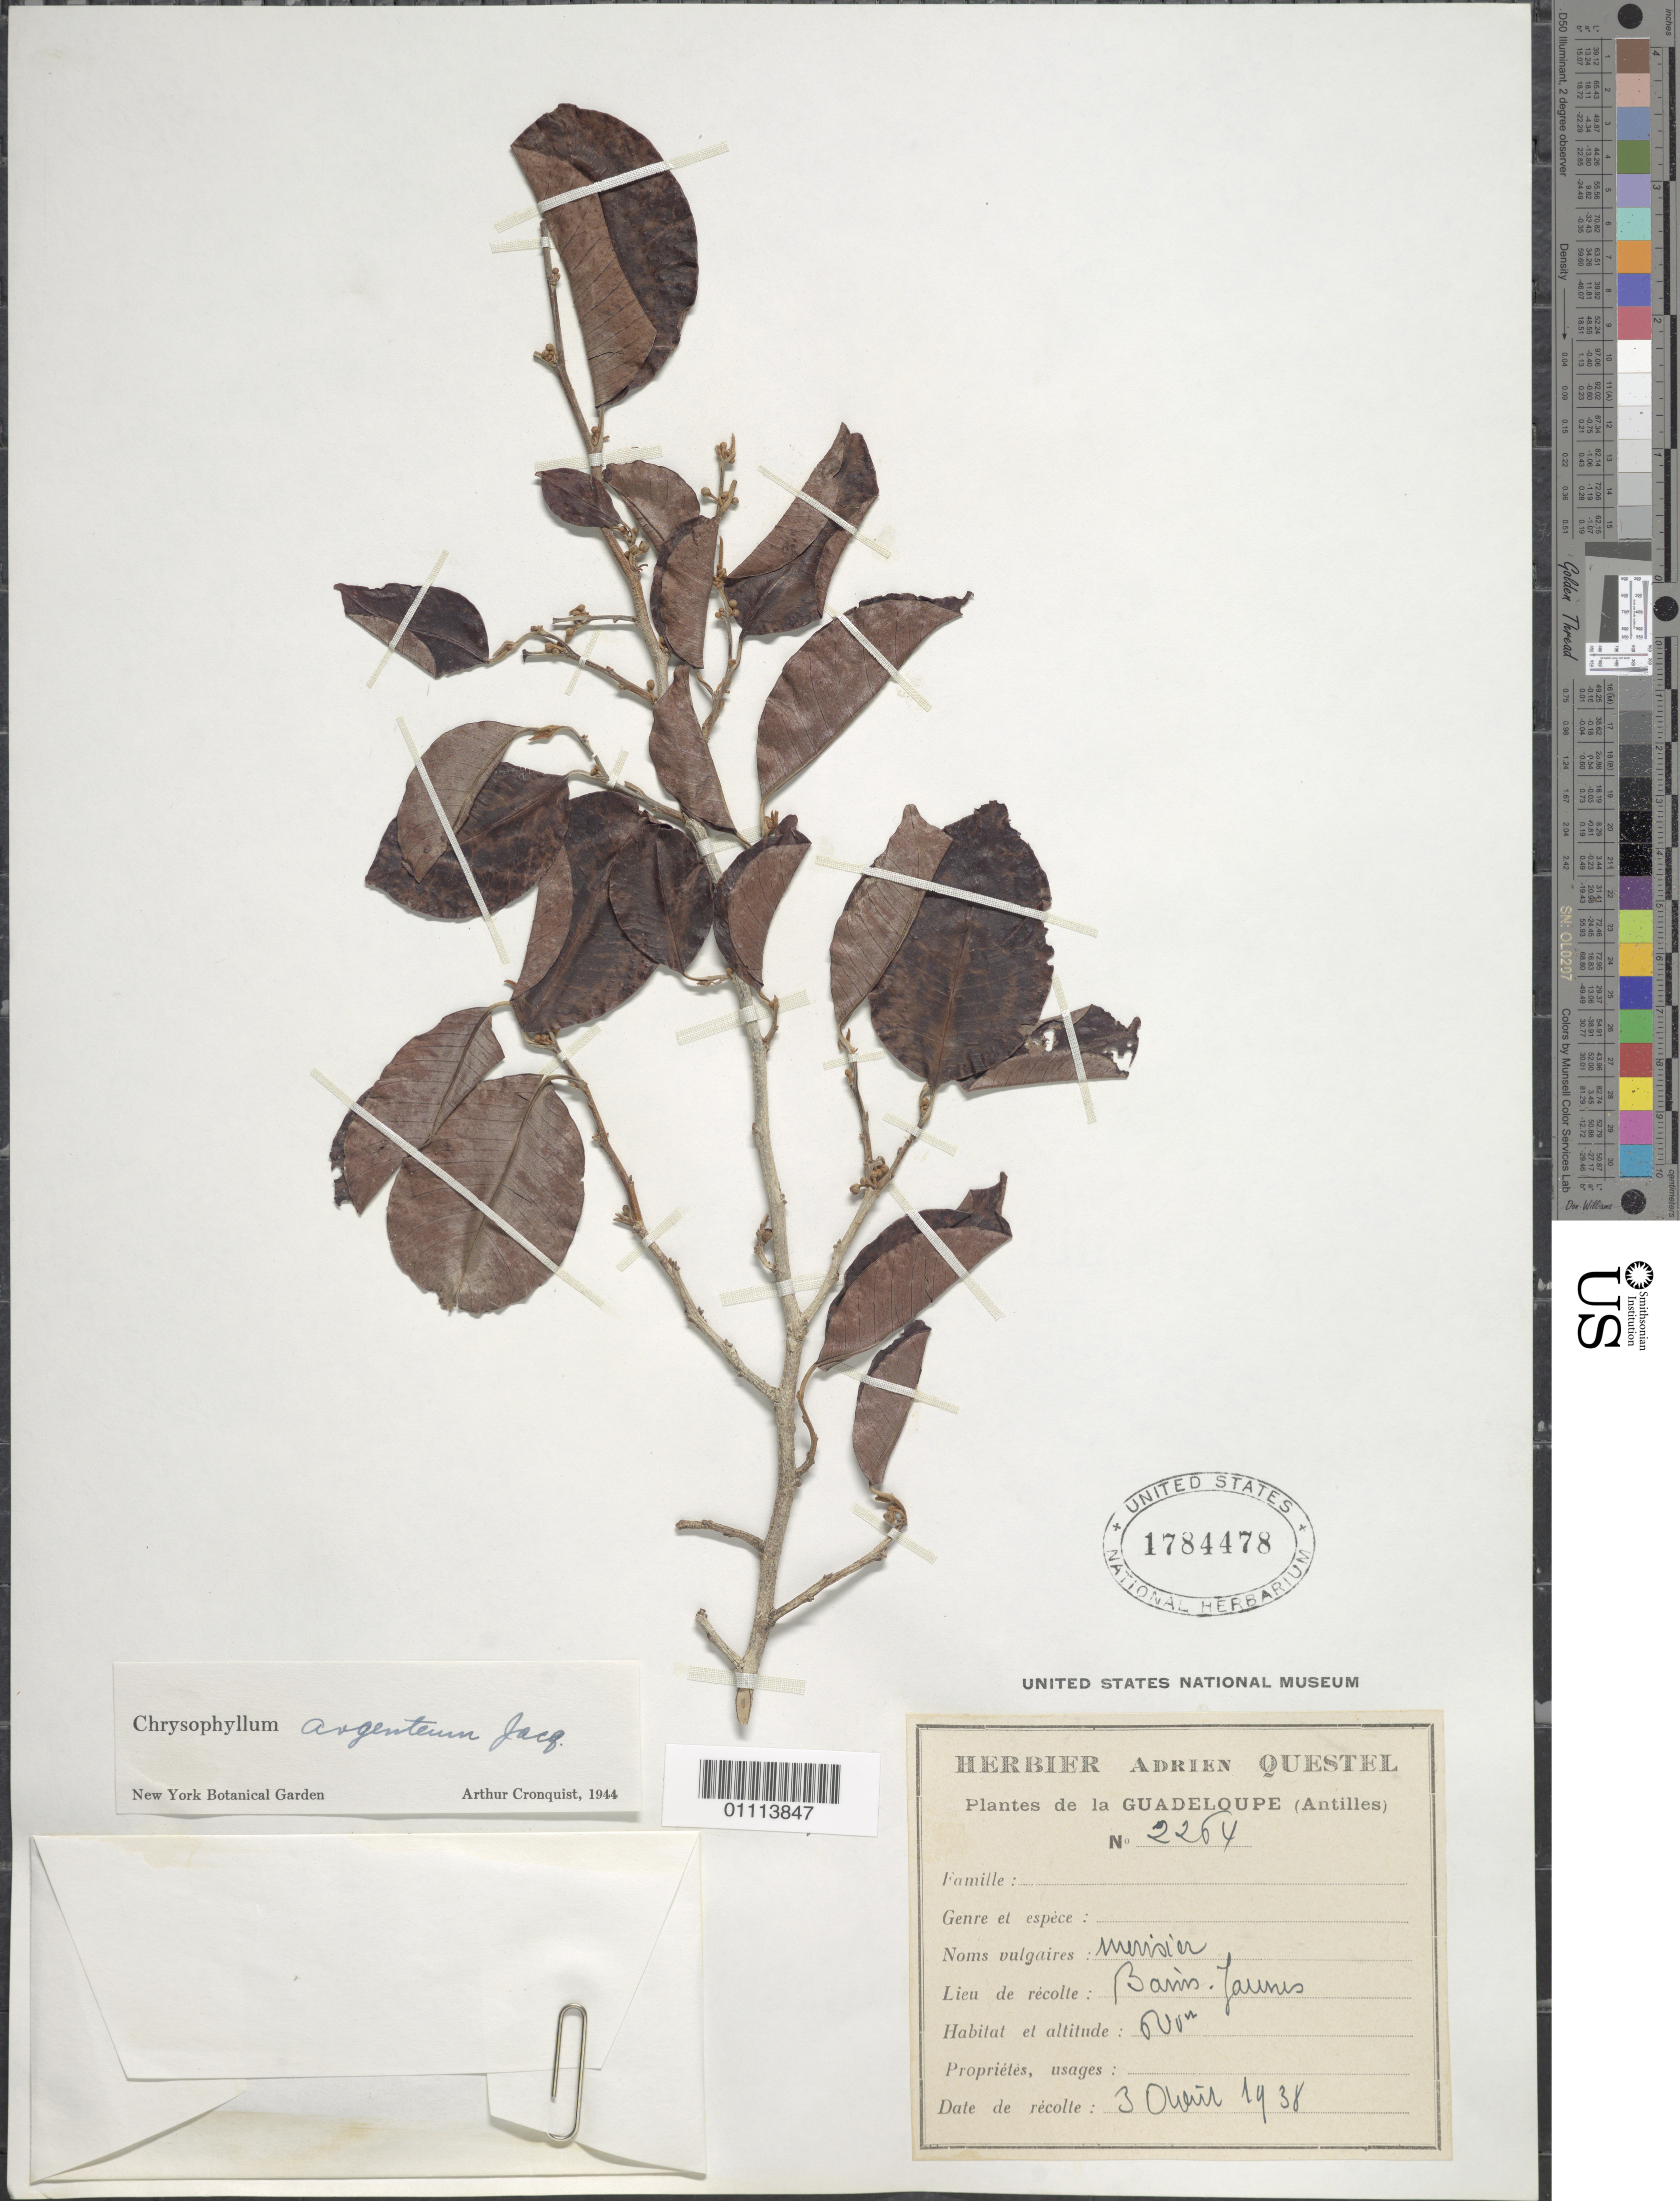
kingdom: Plantae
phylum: Tracheophyta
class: Magnoliopsida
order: Ericales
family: Sapotaceae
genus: Chrysophyllum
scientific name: Chrysophyllum argenteum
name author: Jacq.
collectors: A. Questel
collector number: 2264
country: Guadeloupe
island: Basse Terre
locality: Bains-James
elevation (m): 600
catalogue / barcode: US 1784478